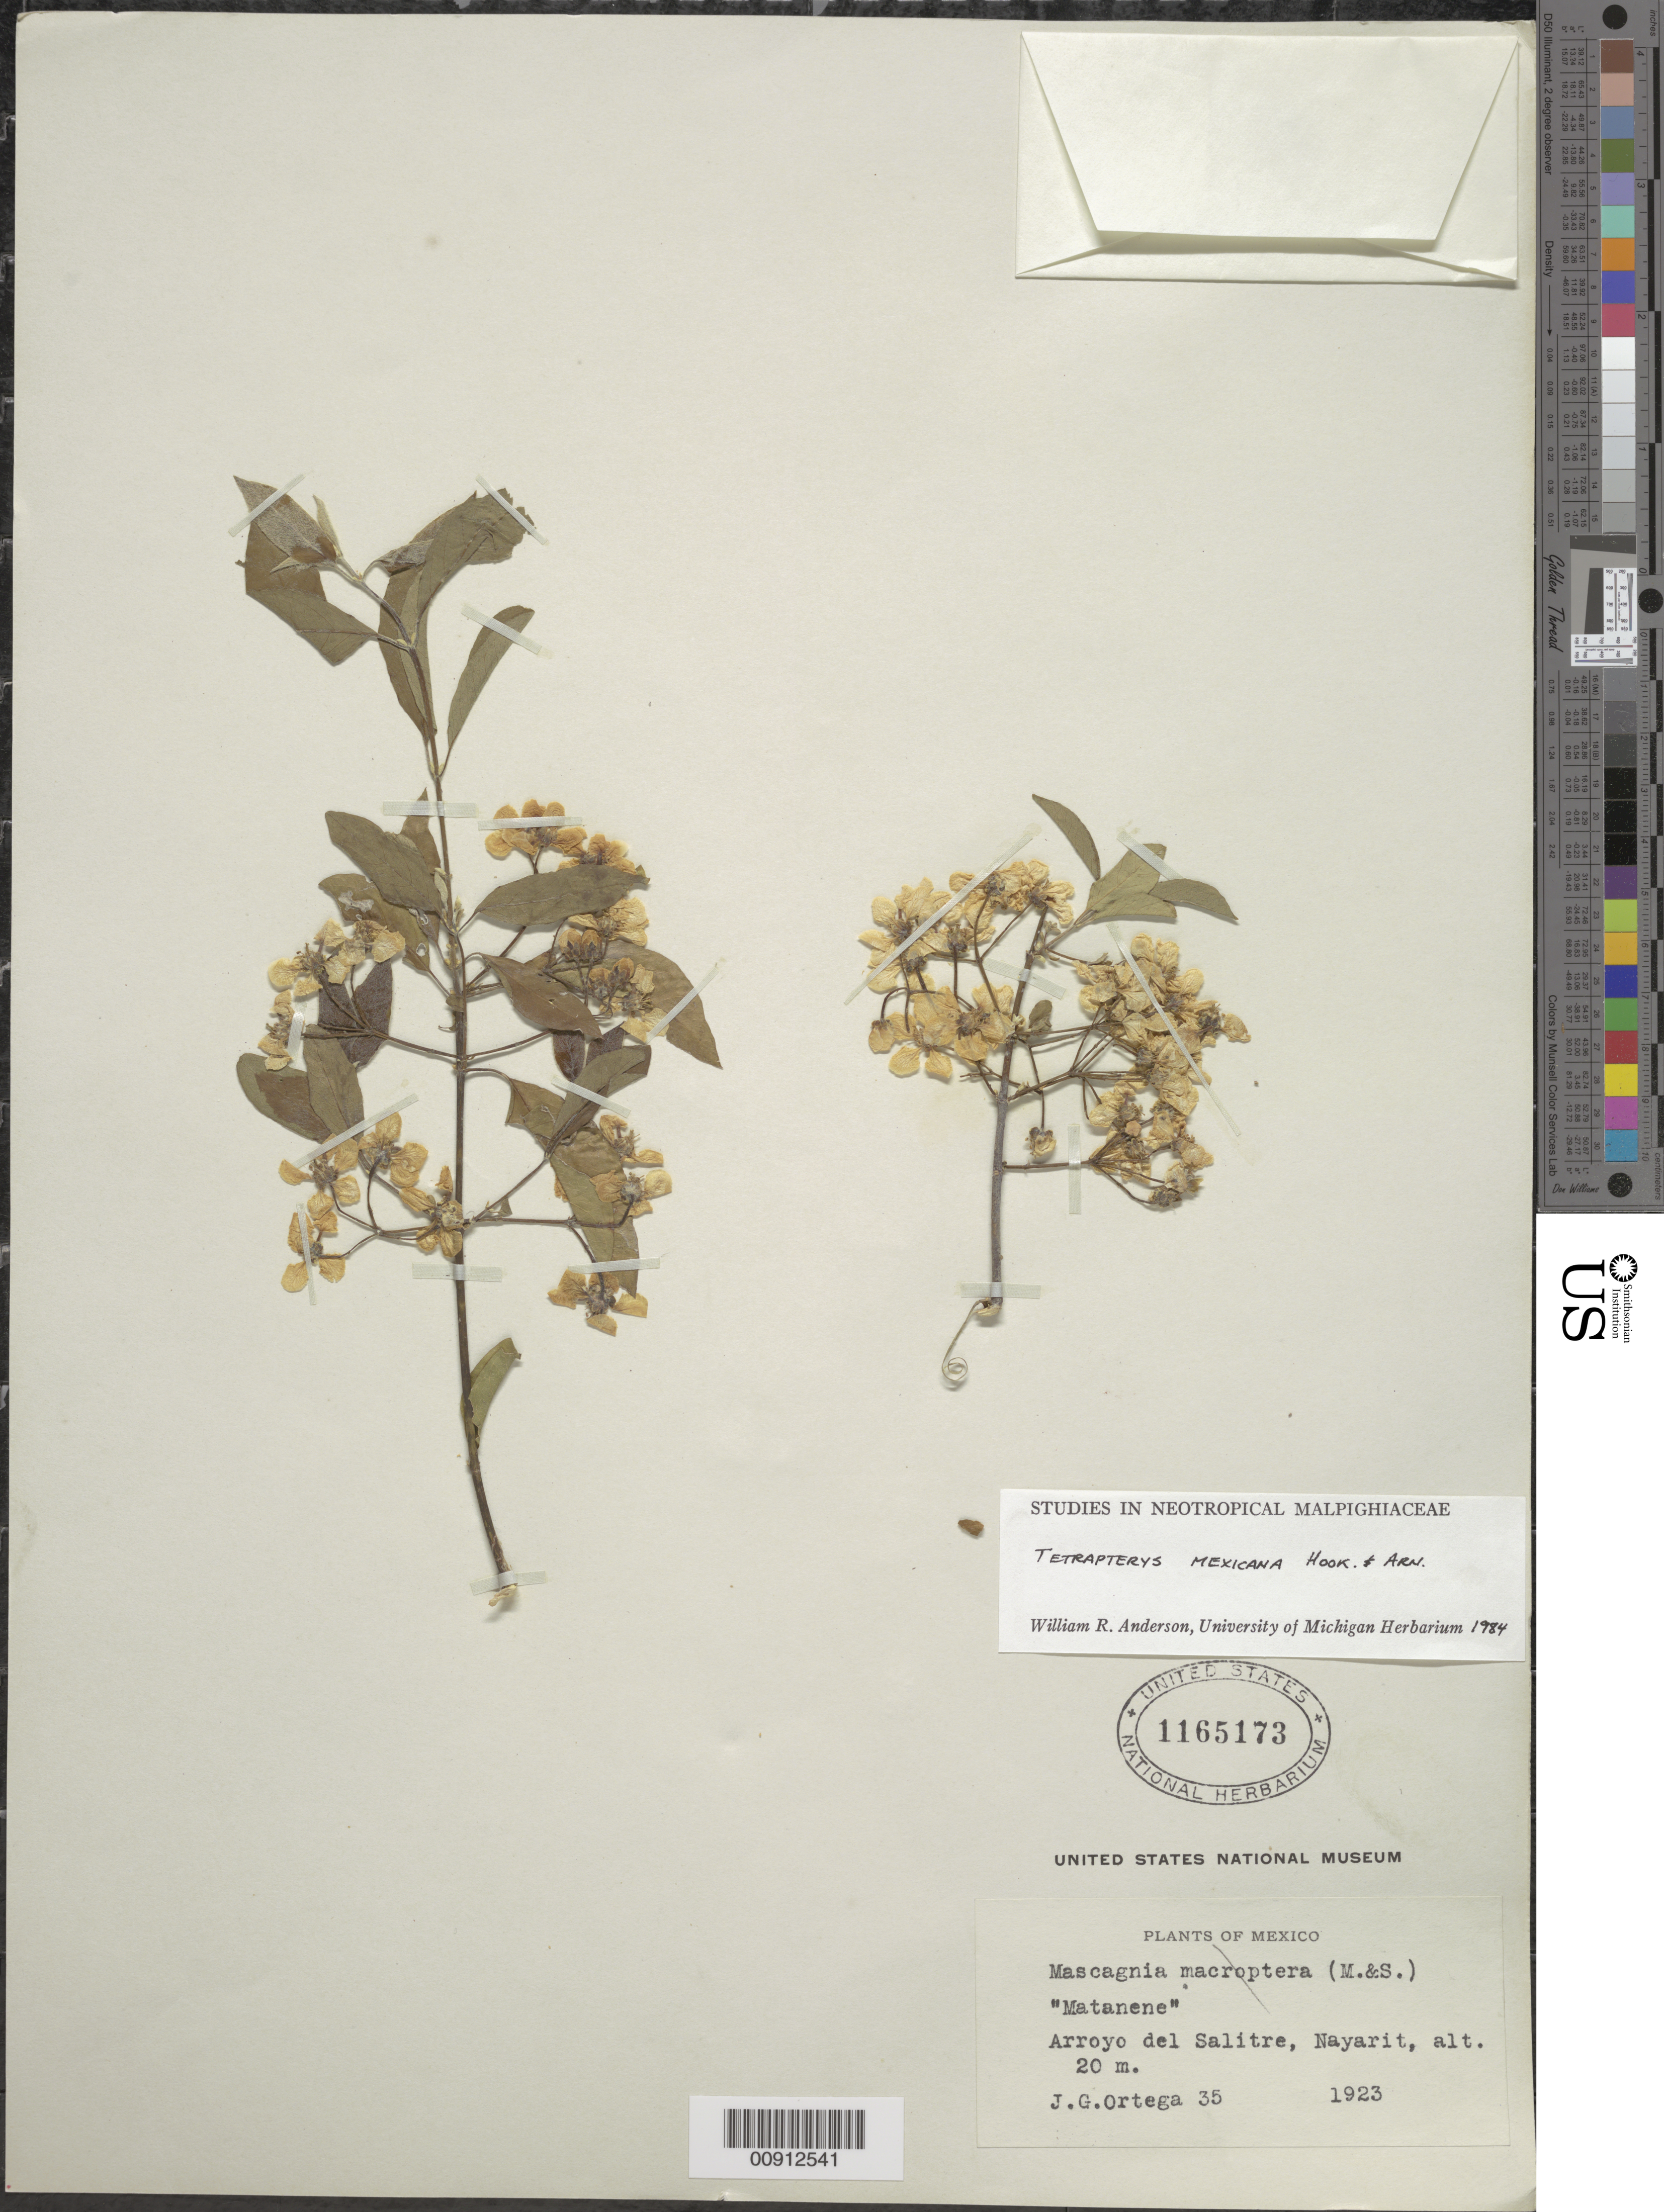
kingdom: Plantae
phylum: Tracheophyta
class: Magnoliopsida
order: Malpighiales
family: Malpighiaceae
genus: Tetrapterys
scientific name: Tetrapterys mexicana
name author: Hook. & Arn.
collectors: J. Ortega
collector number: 35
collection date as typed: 1923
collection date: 1923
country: Mexico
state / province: Nayarit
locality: Arroyo del Salitre, Nayarit.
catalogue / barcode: US 1165173